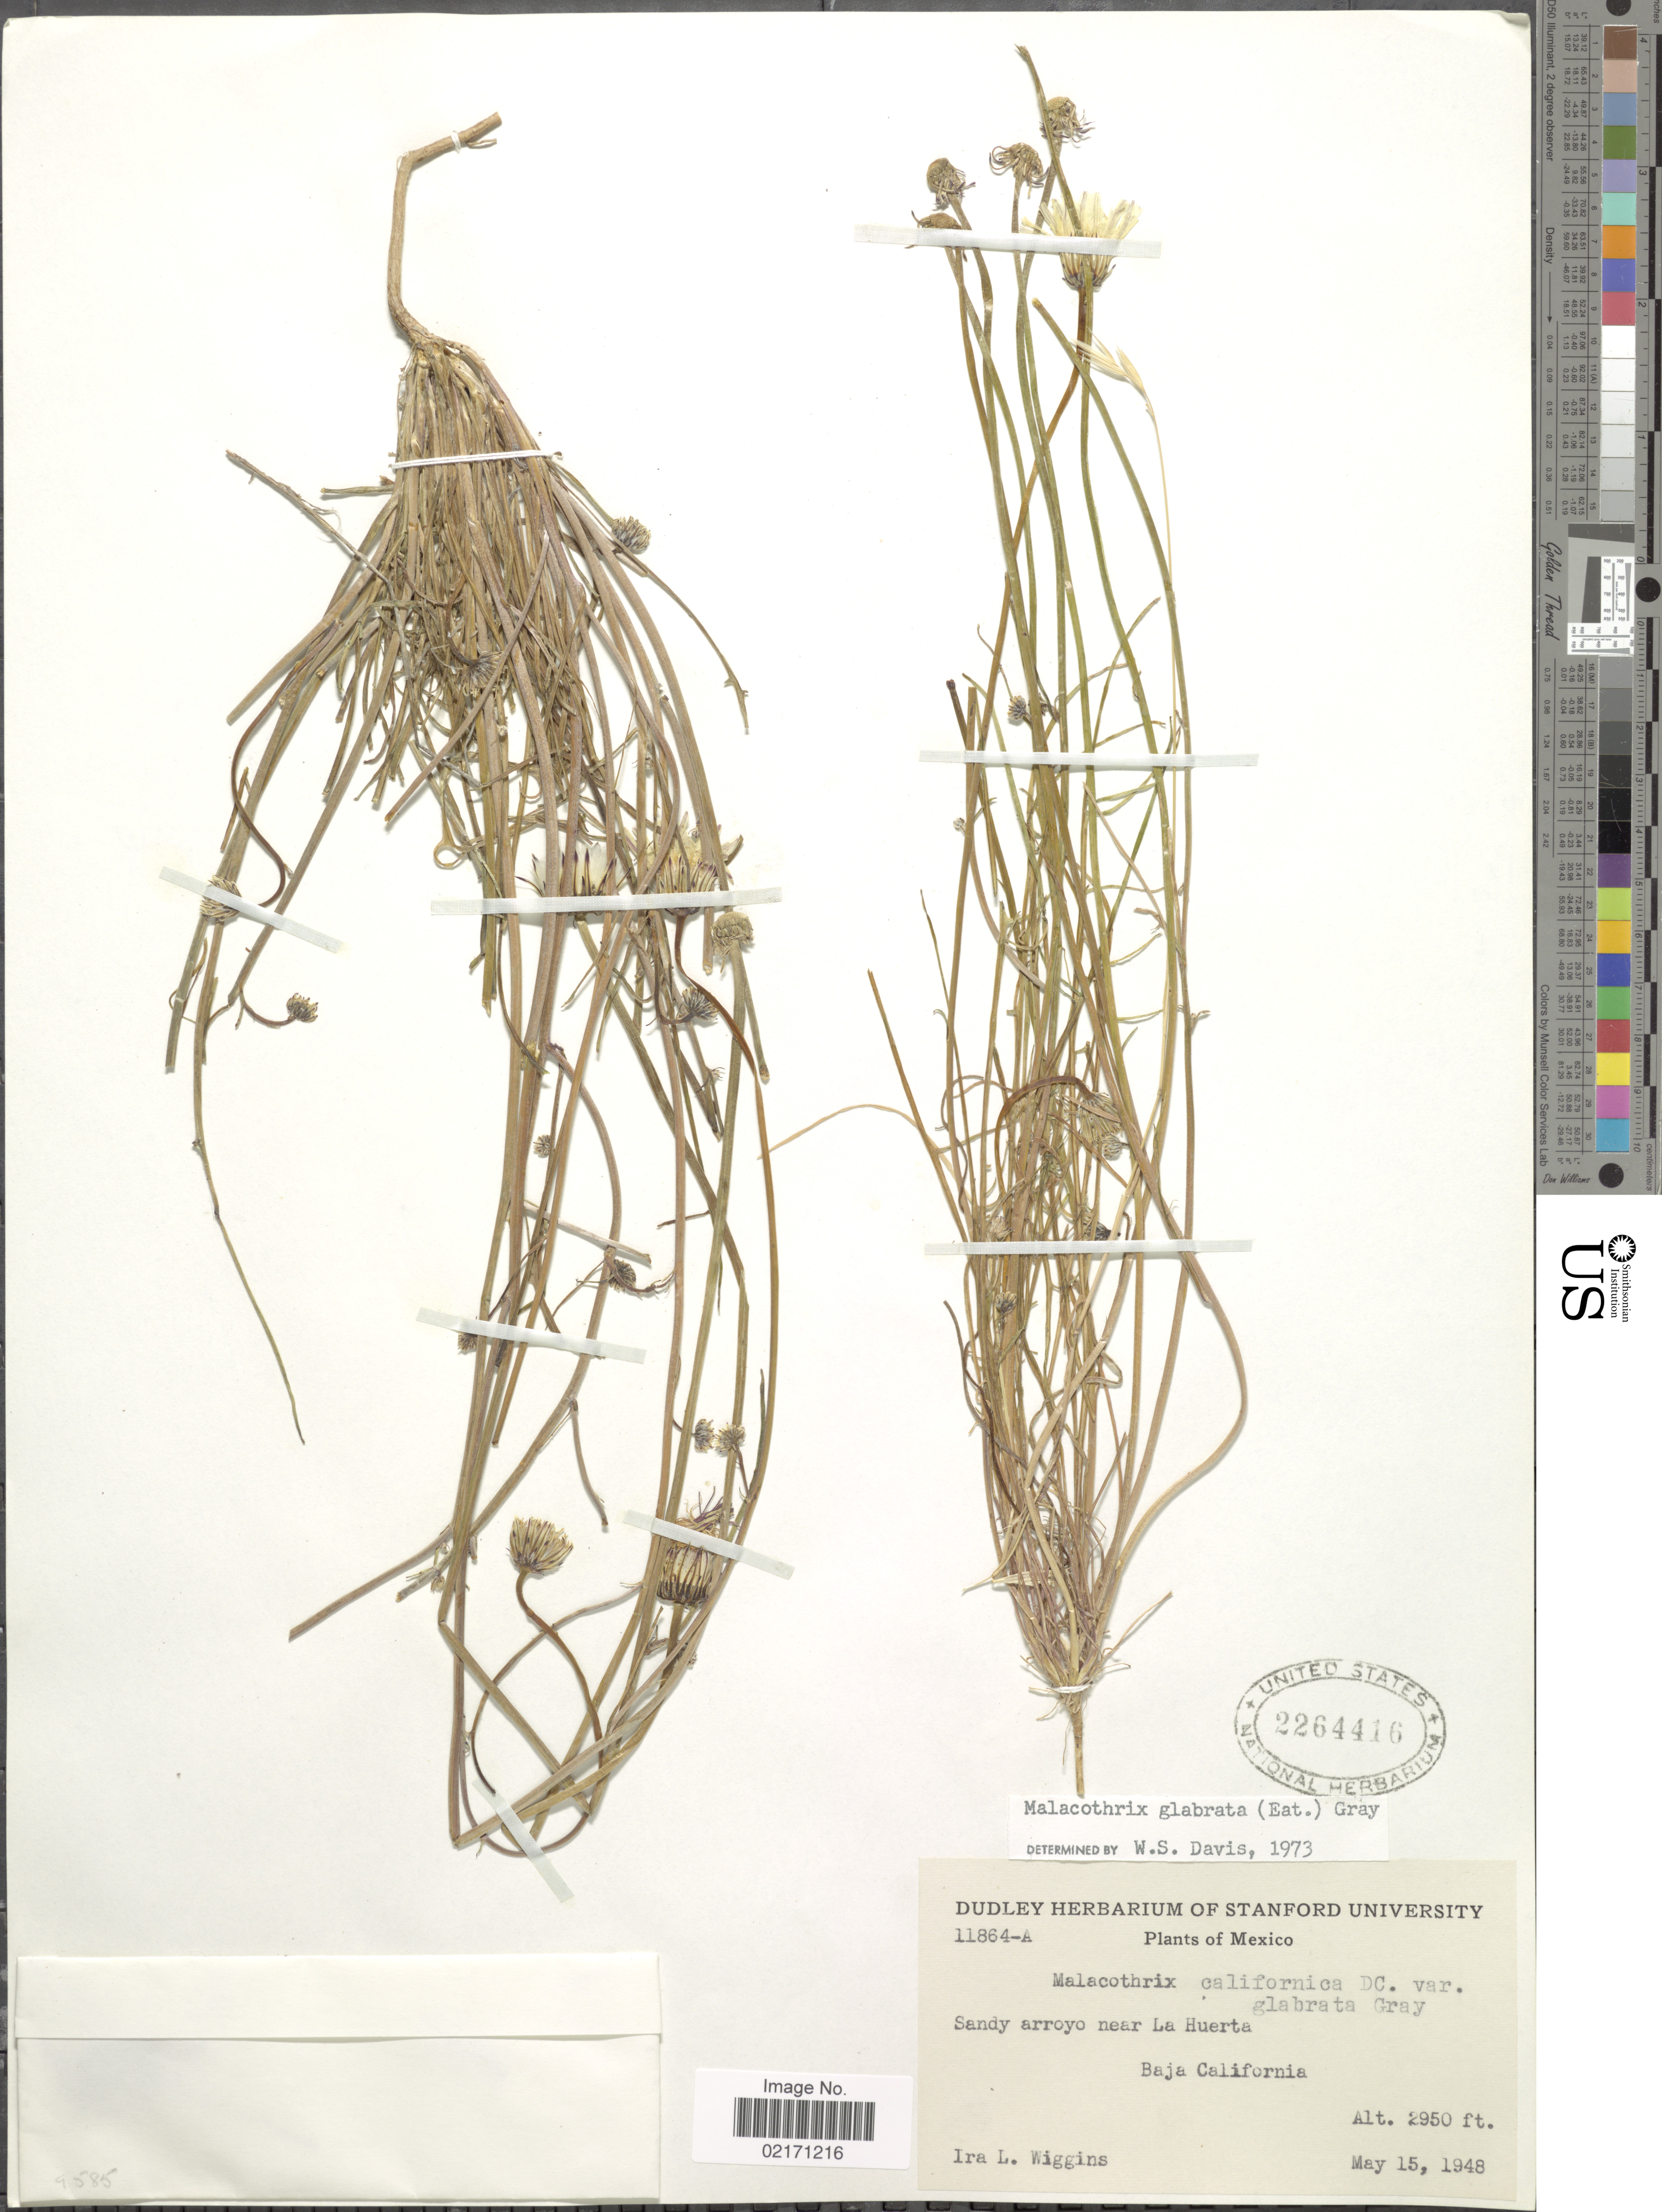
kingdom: Plantae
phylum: Tracheophyta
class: Magnoliopsida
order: Asterales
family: Asteraceae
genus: Malacothrix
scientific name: Malacothrix glabrata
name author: (A. Gray ex D.C. Eaton) A. Gray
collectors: I. L. Wiggins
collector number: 11864-A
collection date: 1948-05-15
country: Mexico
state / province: Baja California Norte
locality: Near La Huerta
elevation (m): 899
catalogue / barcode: US 2264416